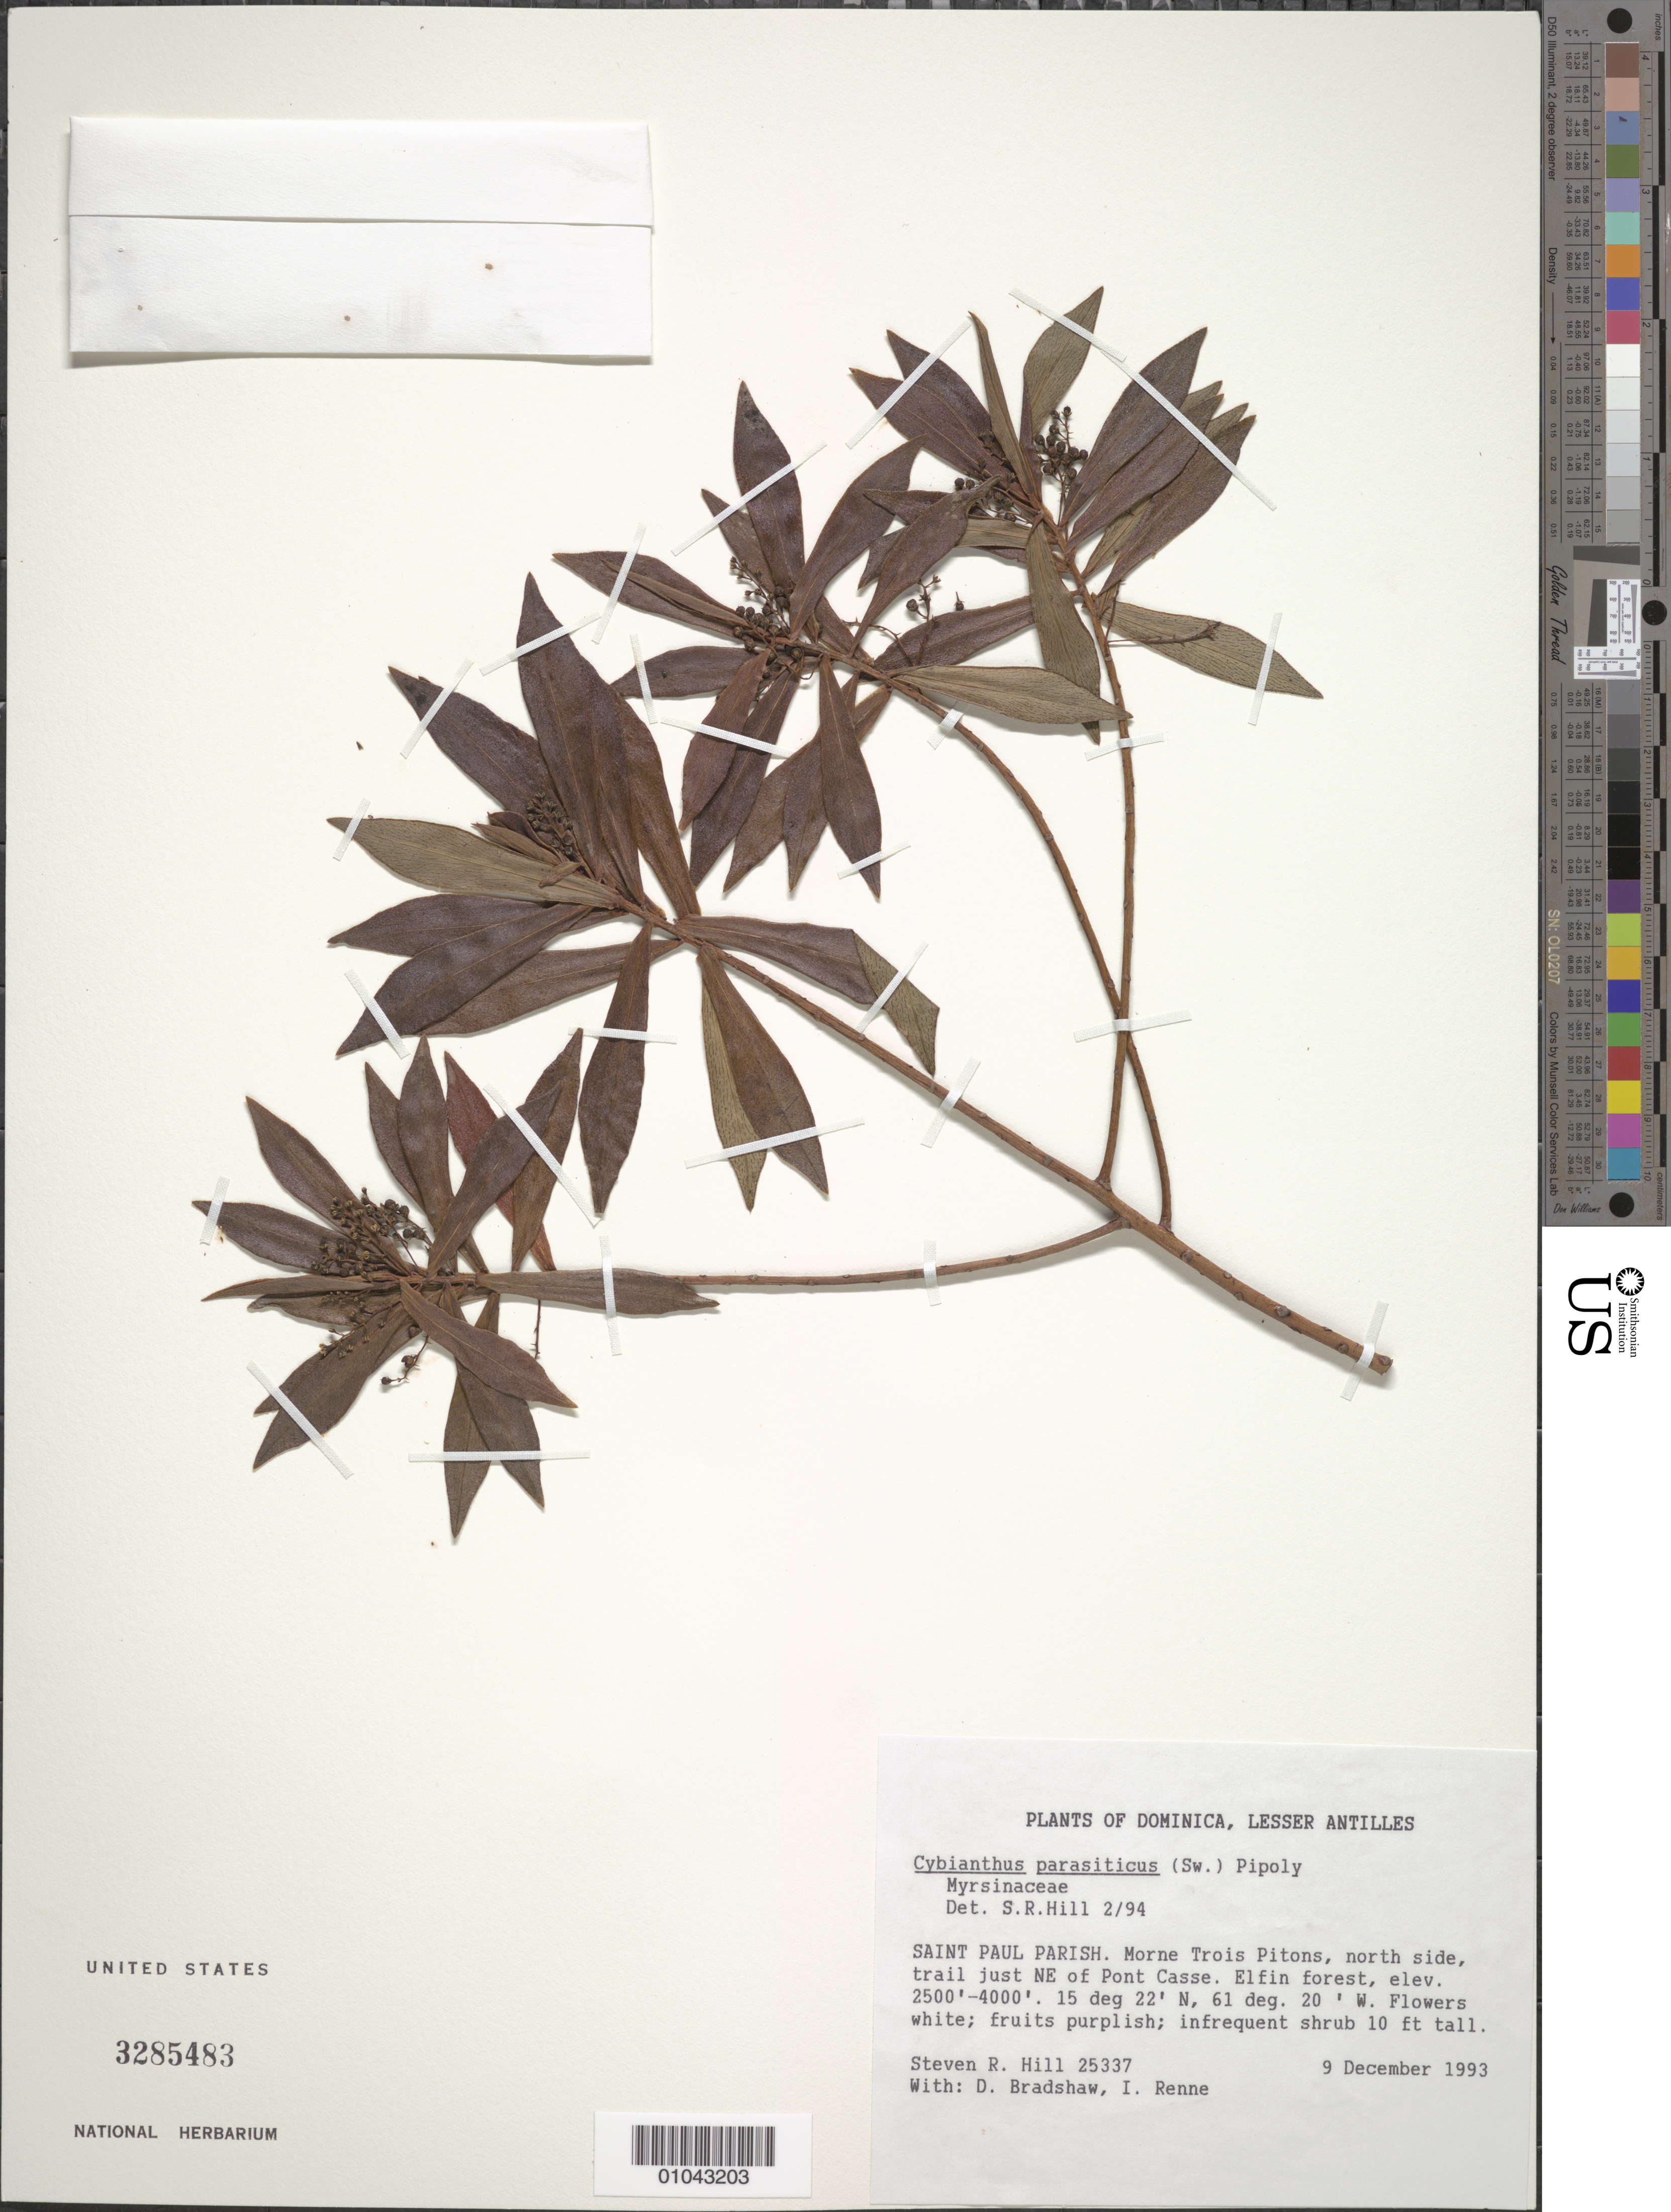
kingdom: Plantae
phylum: Tracheophyta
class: Magnoliopsida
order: Ericales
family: Primulaceae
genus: Cybianthus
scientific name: Cybianthus parasiticus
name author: (Sw.) Pipoly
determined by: Hill, Steven R.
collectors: S. R. Hill, D. Bradshaw & I. Renne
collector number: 25337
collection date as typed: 09 Dec 1993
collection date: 1993-12-09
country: Dominica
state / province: St. Paul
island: Dominica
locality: Morne Trois Pitons, north side, trail just NE of Pont Casse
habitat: Elfin forest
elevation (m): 762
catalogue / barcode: US 3285483